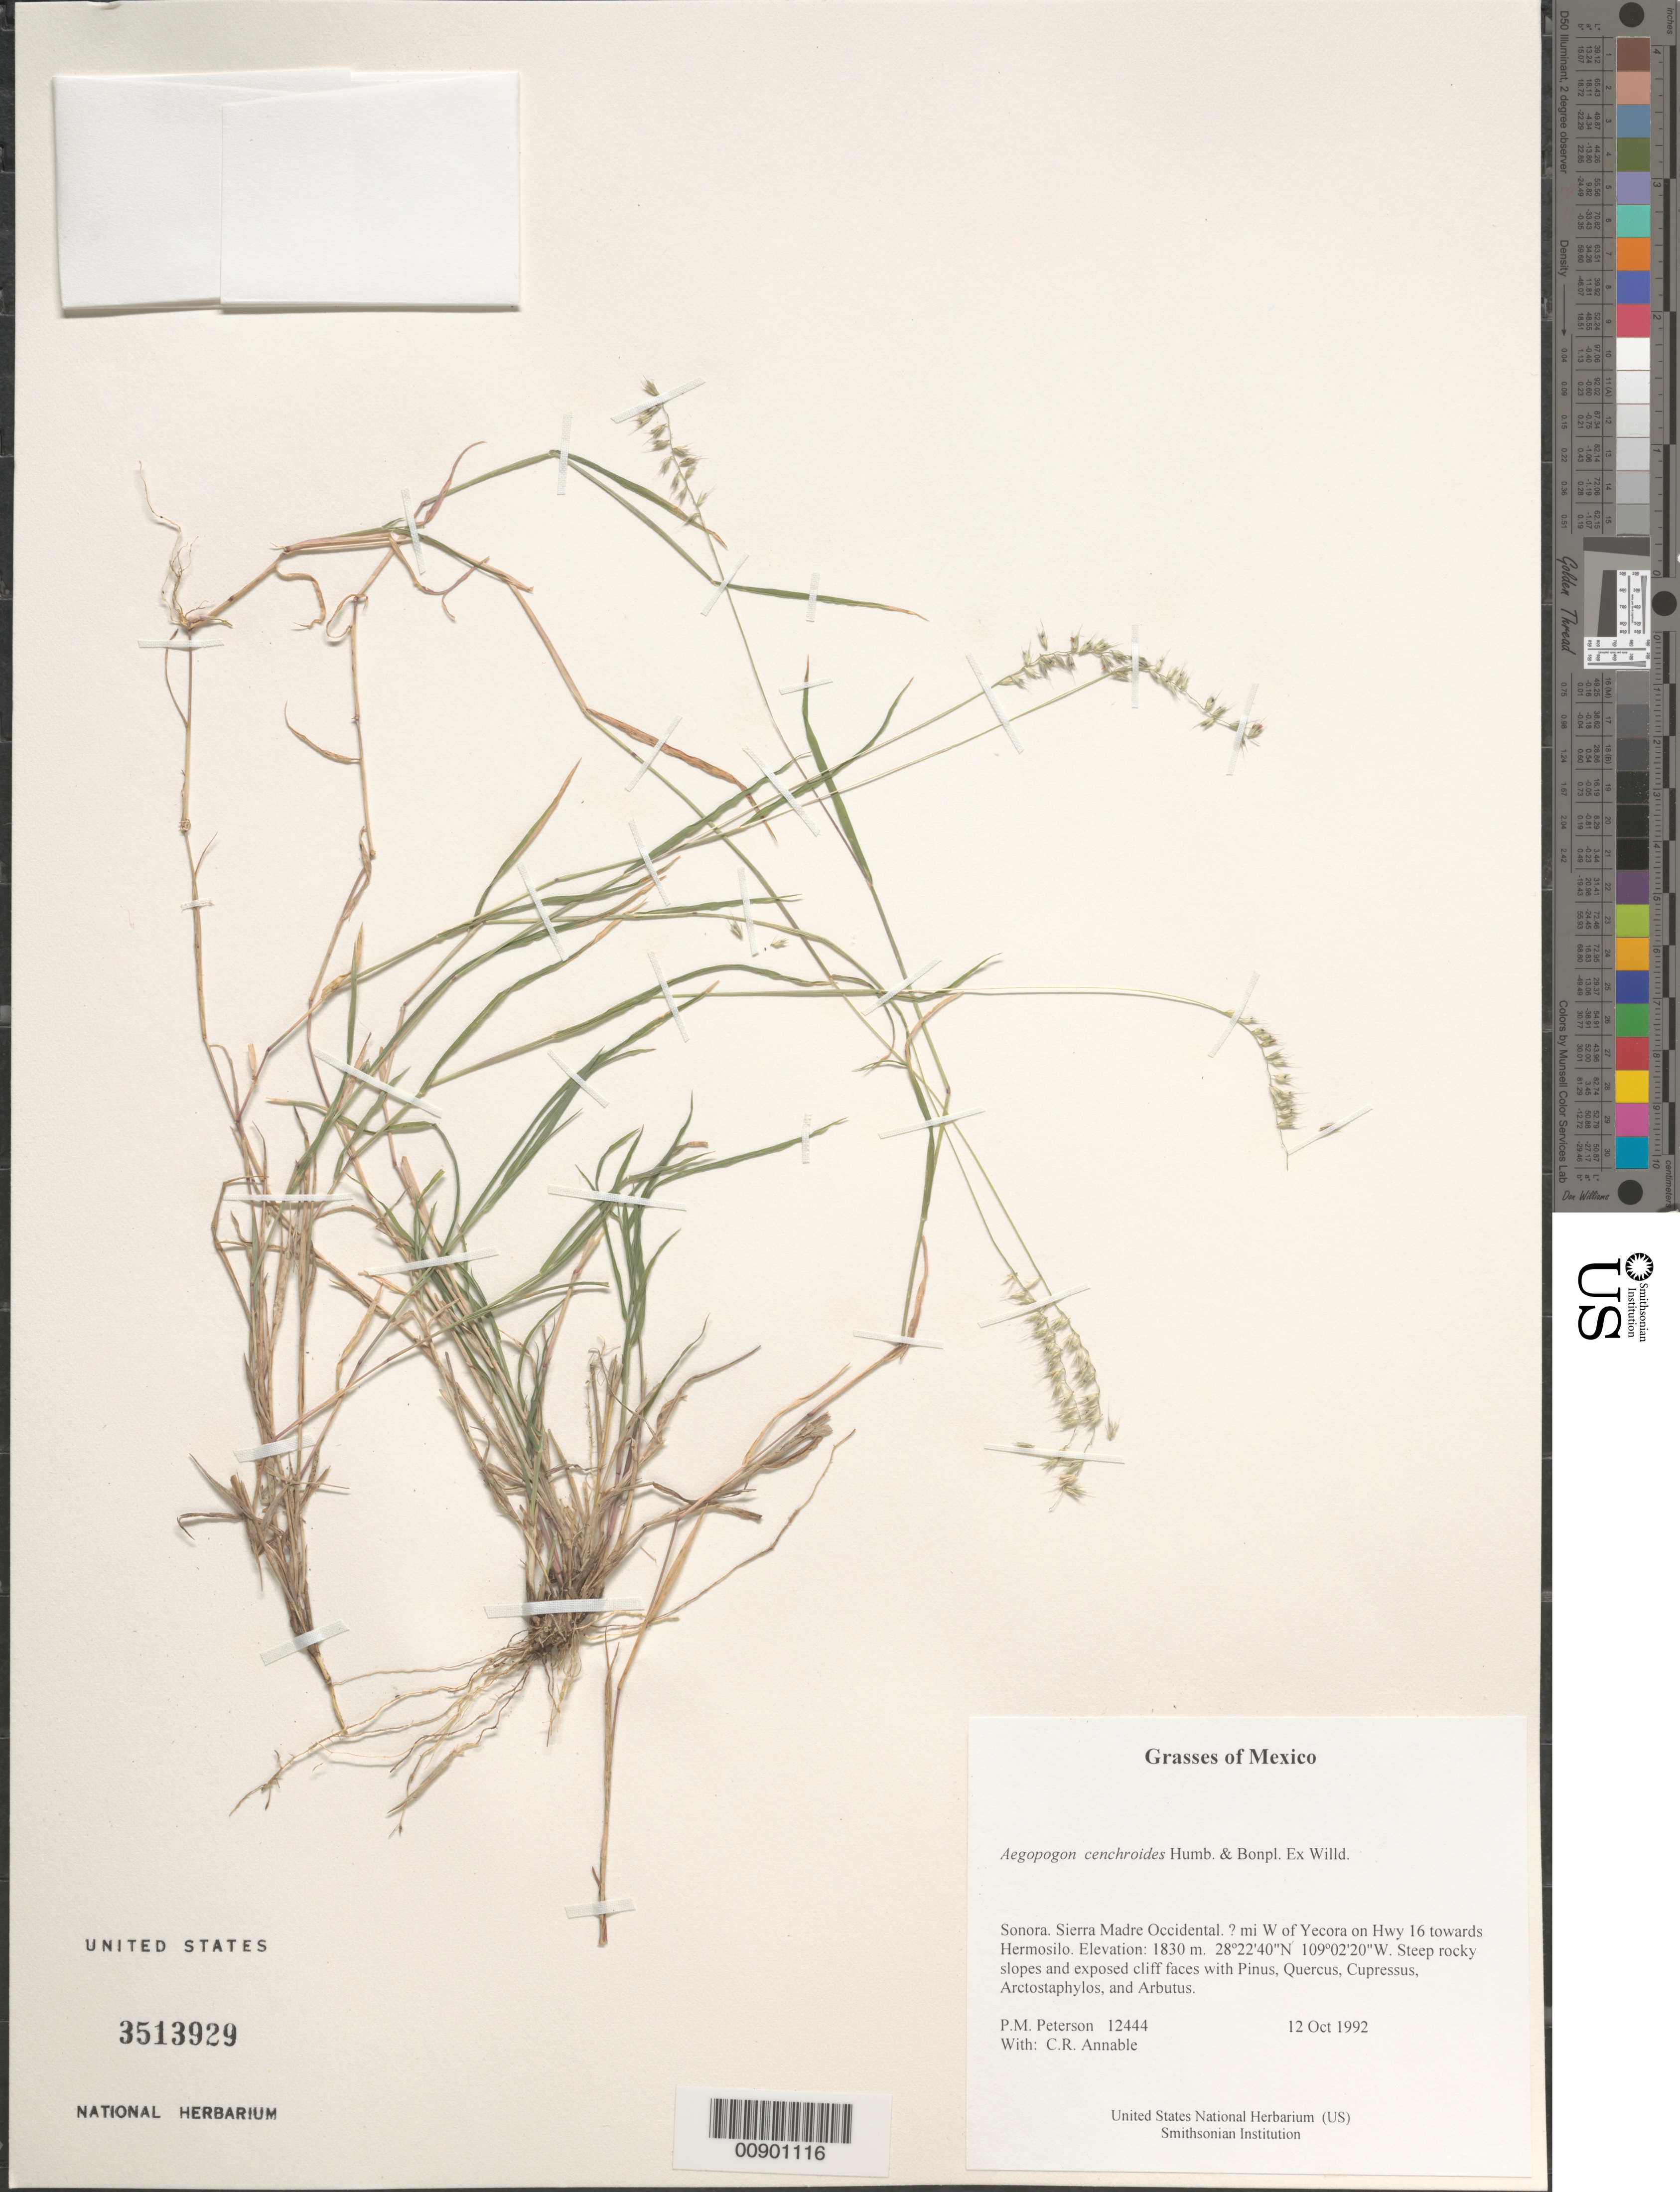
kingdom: Plantae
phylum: Tracheophyta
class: Liliopsida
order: Poales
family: Poaceae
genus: Muhlenbergia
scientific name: Muhlenbergia cenchroides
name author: (Humb. & Bonpl. ex Willd.) P.M. Peterson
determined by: Peterson, Paul M., (BOT), Smithsonian Institution - National Museum of Natural History (UNITED STATES)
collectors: P. M. Peterson & C. R. Annable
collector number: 12444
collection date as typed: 12 Oct 1992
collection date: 1992-10-12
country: Mexico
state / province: Sonora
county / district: Sierra Madre Occidental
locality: ? mi W of Yecora on Hwy 16 towards Hermosilo.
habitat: Steep rocky slopes and exposed cliff faces with Pinus, Quercus, Cupressus, Arctostaphylos, and Arbutus.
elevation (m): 1830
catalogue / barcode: US 3513929